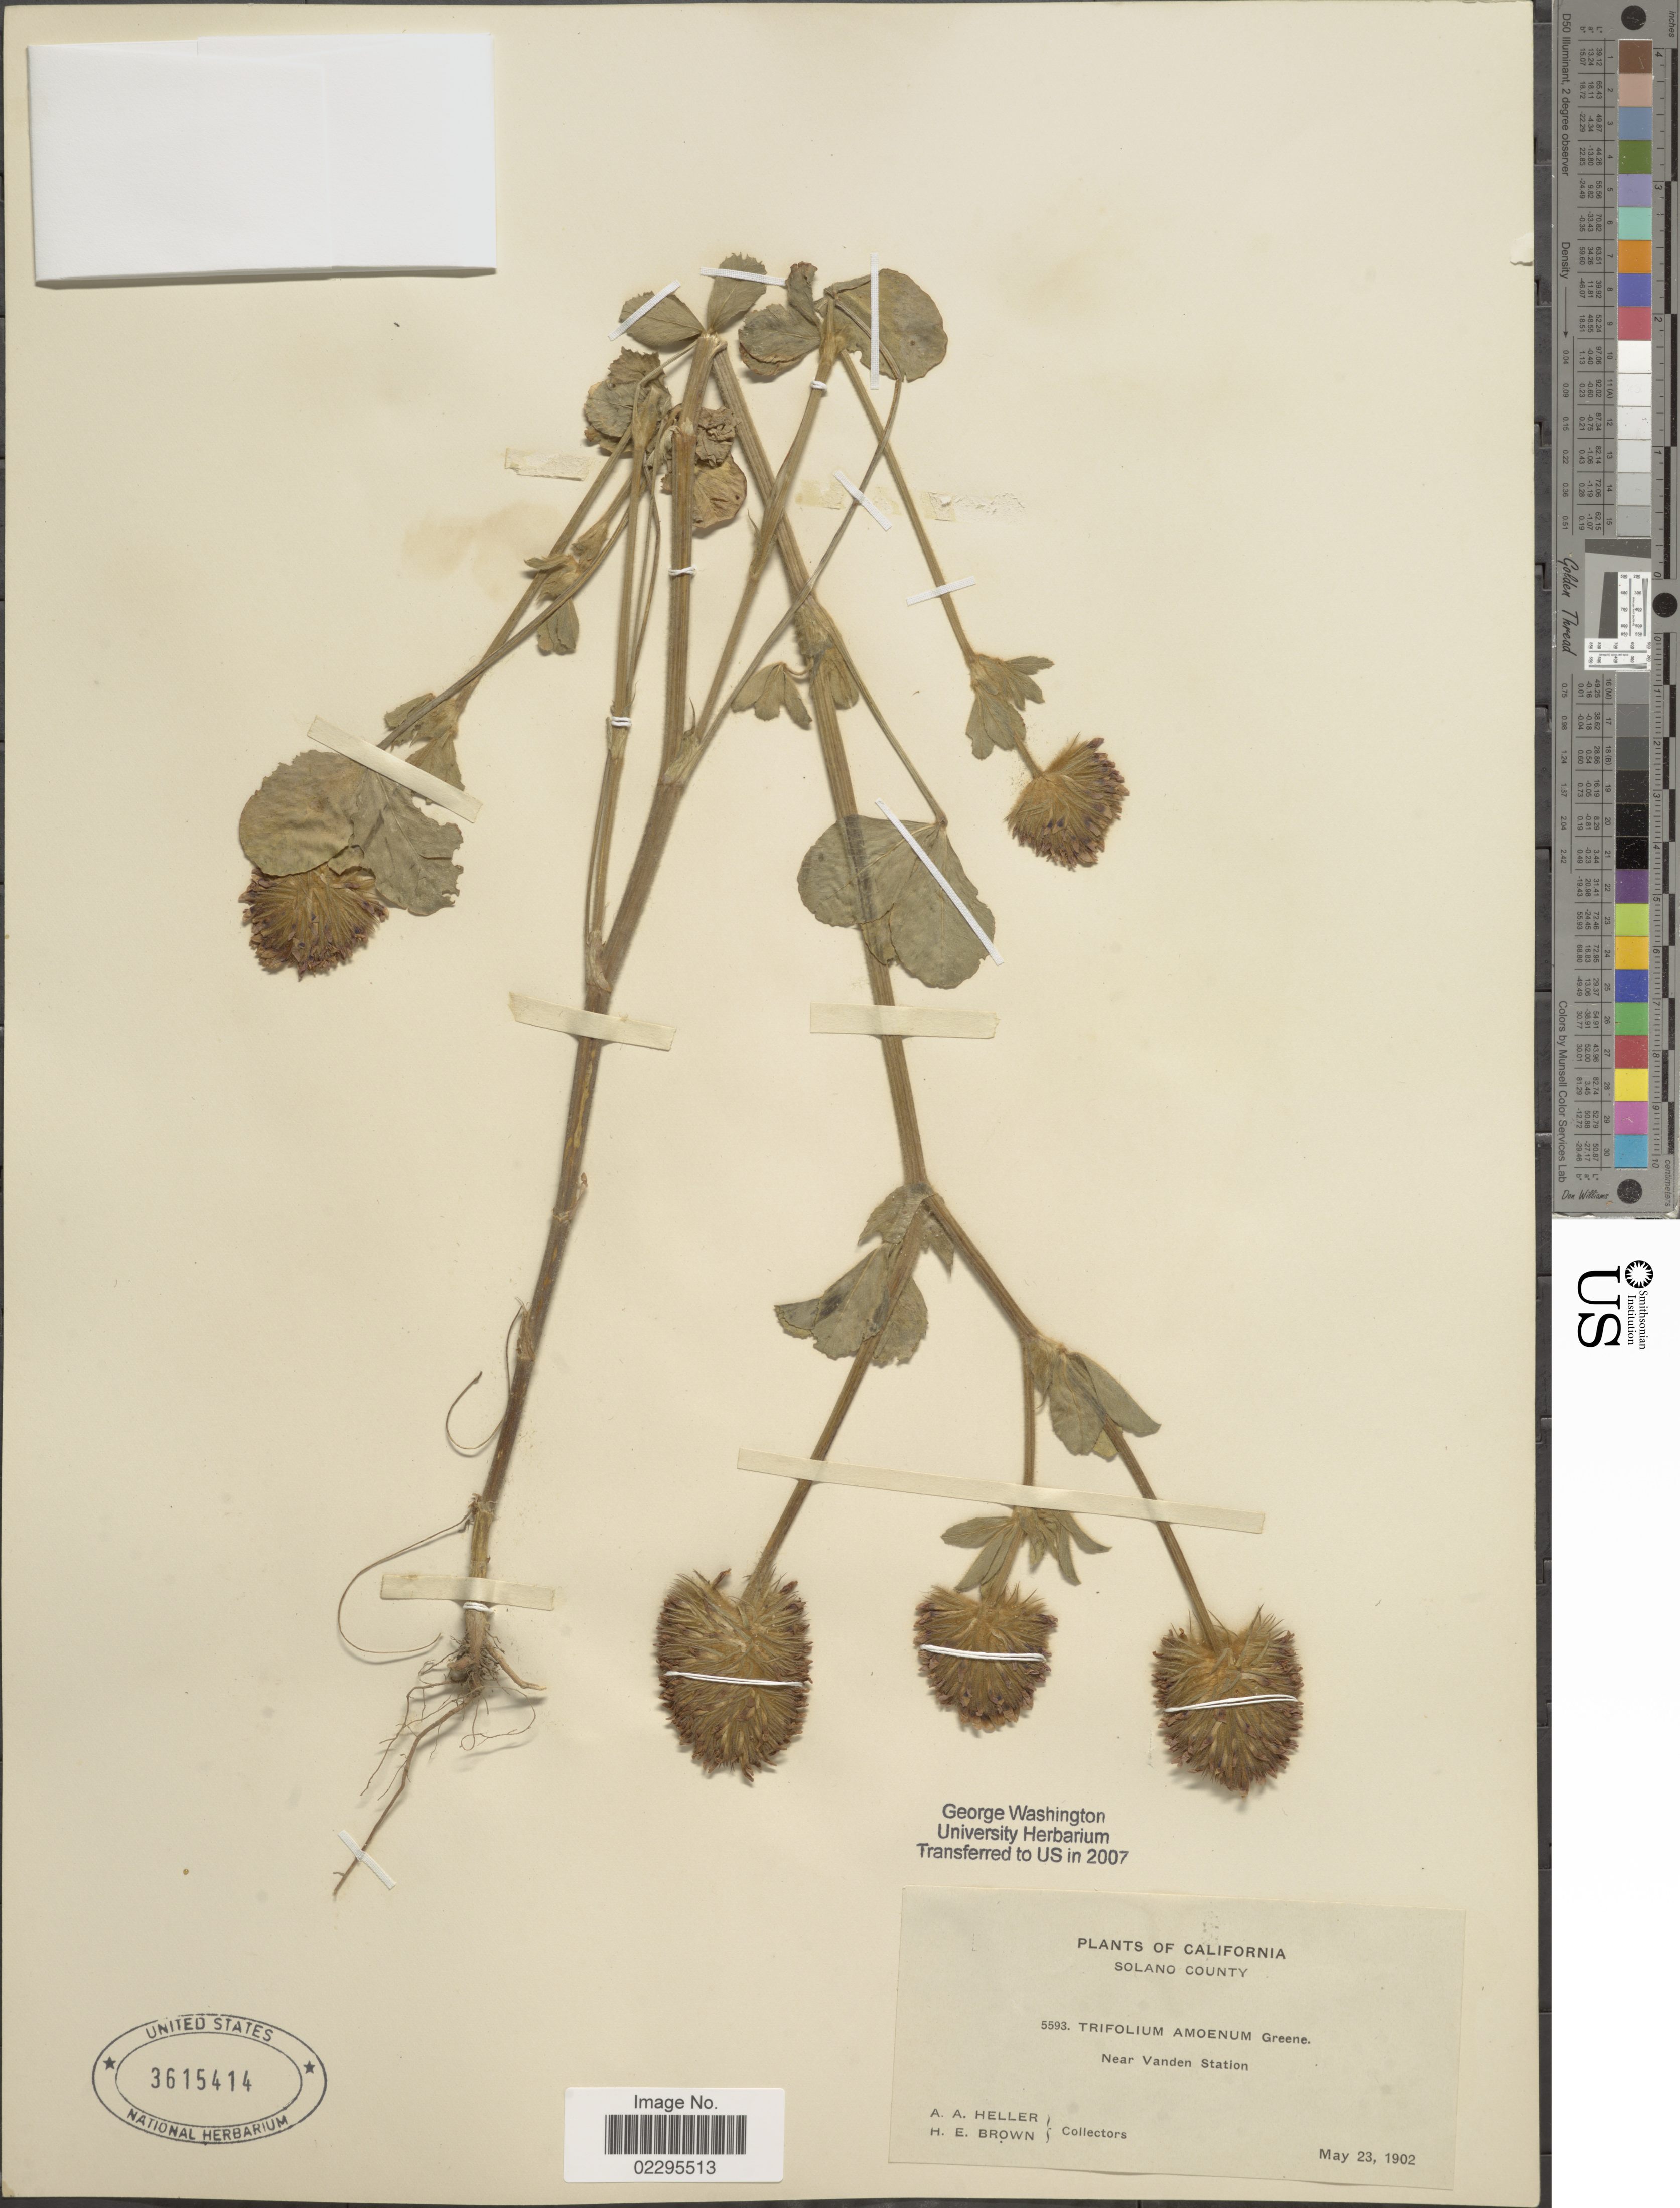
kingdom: Plantae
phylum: Tracheophyta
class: Magnoliopsida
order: Fabales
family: Fabaceae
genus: Trifolium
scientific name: Trifolium amoenum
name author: Greene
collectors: A. A. Heller & H. E. Brown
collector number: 5593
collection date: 1902-05-23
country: United States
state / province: California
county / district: Solano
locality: Solano County. Near Vanden Station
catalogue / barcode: US 3615414